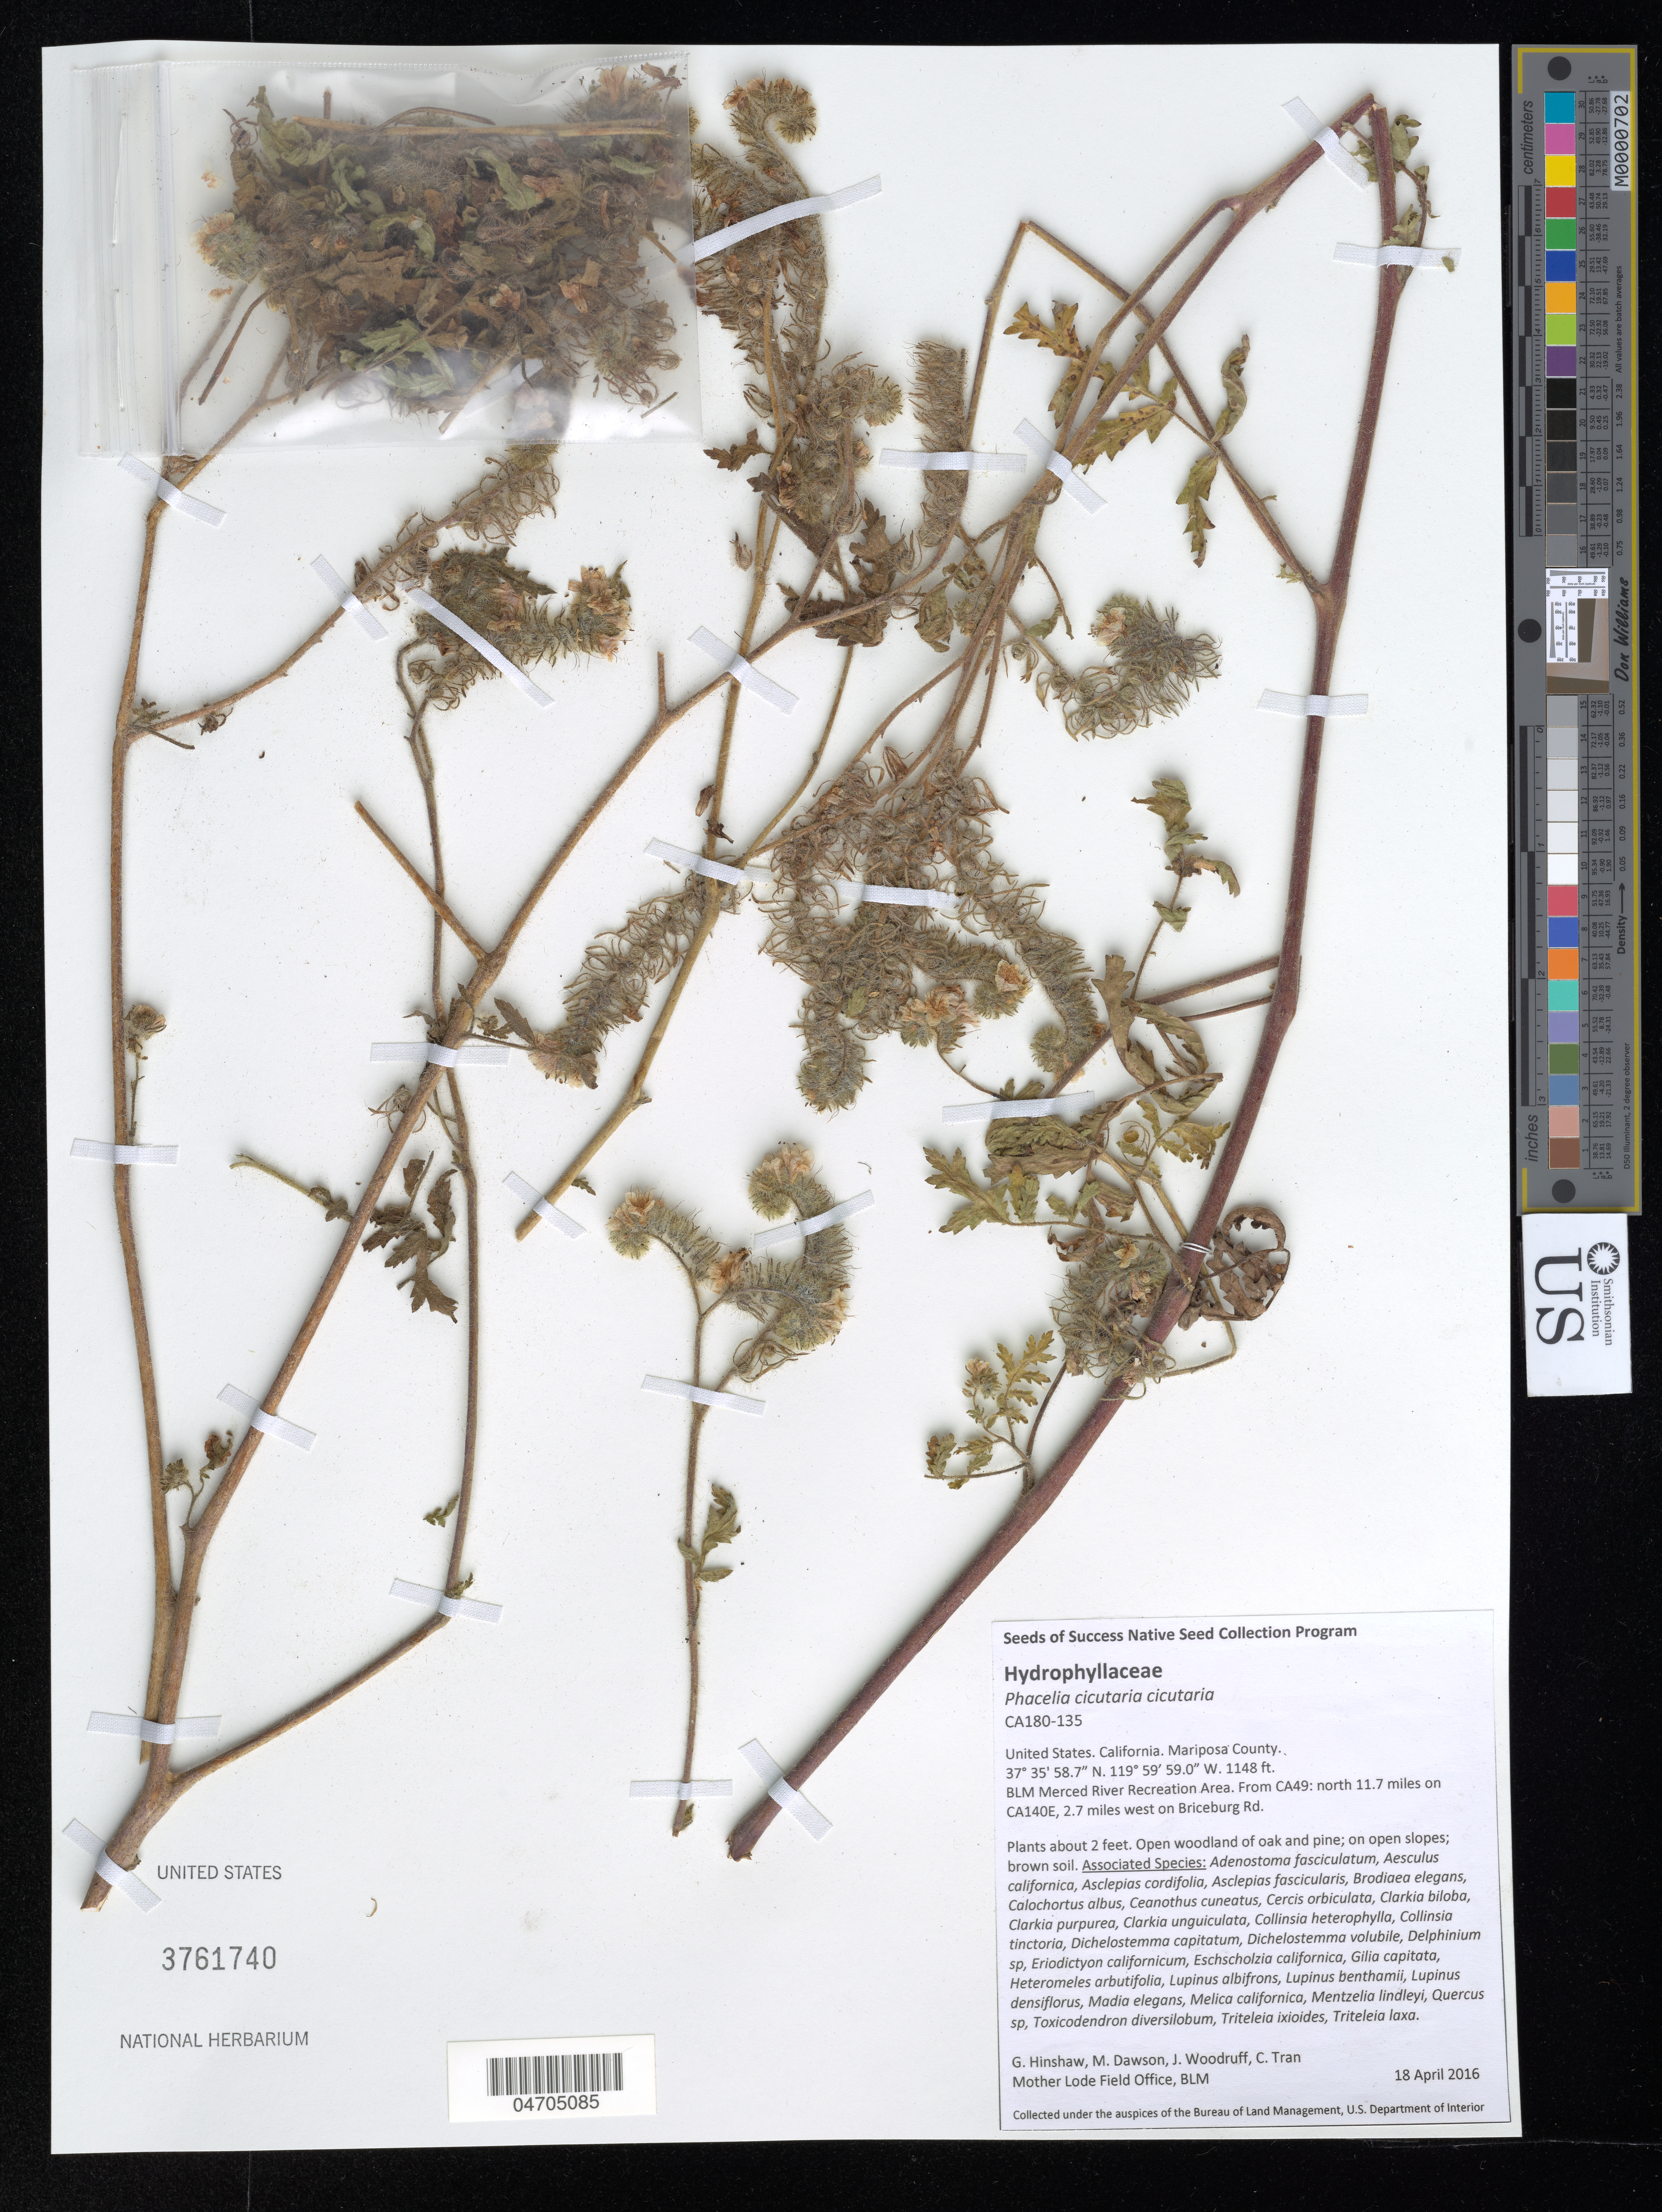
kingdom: Plantae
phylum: Tracheophyta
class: Magnoliopsida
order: Boraginales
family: Hydrophyllaceae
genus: Phacelia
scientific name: Phacelia cicutaria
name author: Greene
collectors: G. Hinshaw, M. Dawson, J. Woodruff & C. Tran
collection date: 2016-04-18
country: United States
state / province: California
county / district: Mariposa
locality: Mariposa County. BLM Merced River Recreation Area. From CA49: north 11.7 miles on CA140E, 2.7 miles west on Briceburg Rd.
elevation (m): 350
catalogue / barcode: US 3761740